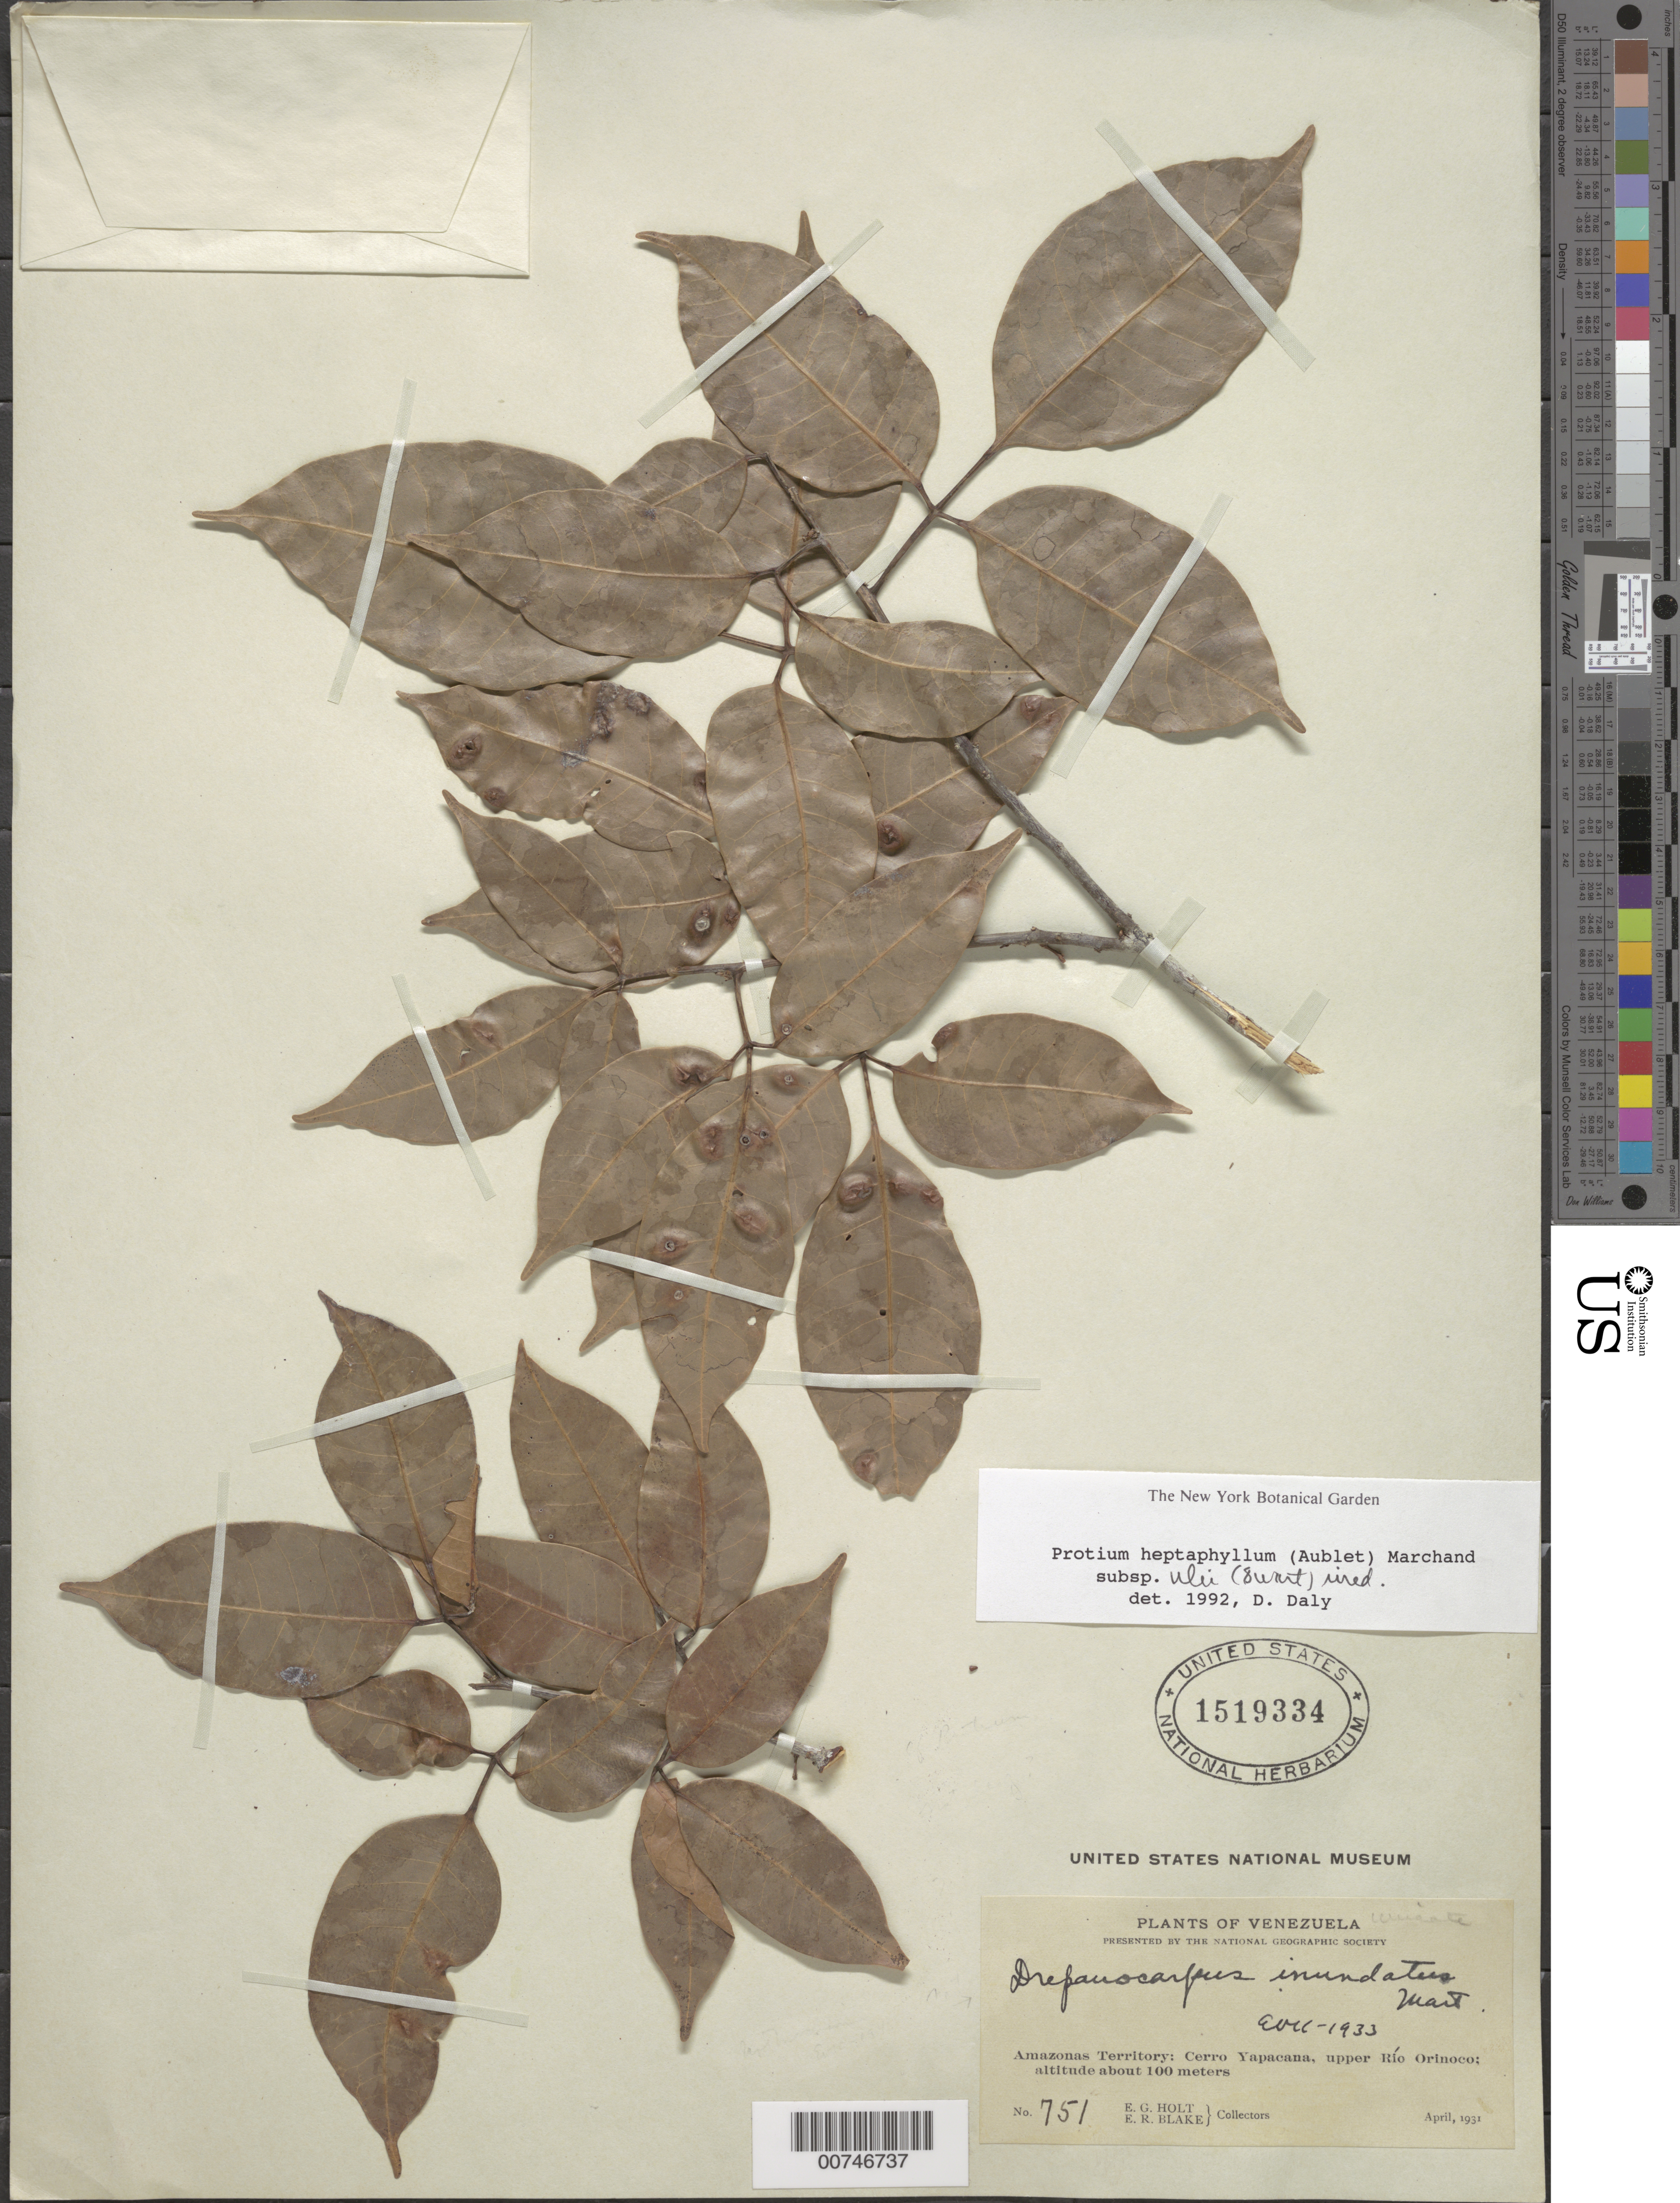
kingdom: Plantae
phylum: Tracheophyta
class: Magnoliopsida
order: Sapindales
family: Burseraceae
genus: Protium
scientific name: Protium heptaphyllum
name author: (Aubl.) Marchand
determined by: Daly, D. C.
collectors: E. Holt & E. R. Blake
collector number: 751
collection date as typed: Apr-31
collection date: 1931-04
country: Venezuela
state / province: Amazonas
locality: Cerro Yapacána, upper Río Orinoco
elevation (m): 100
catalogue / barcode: US 1519334